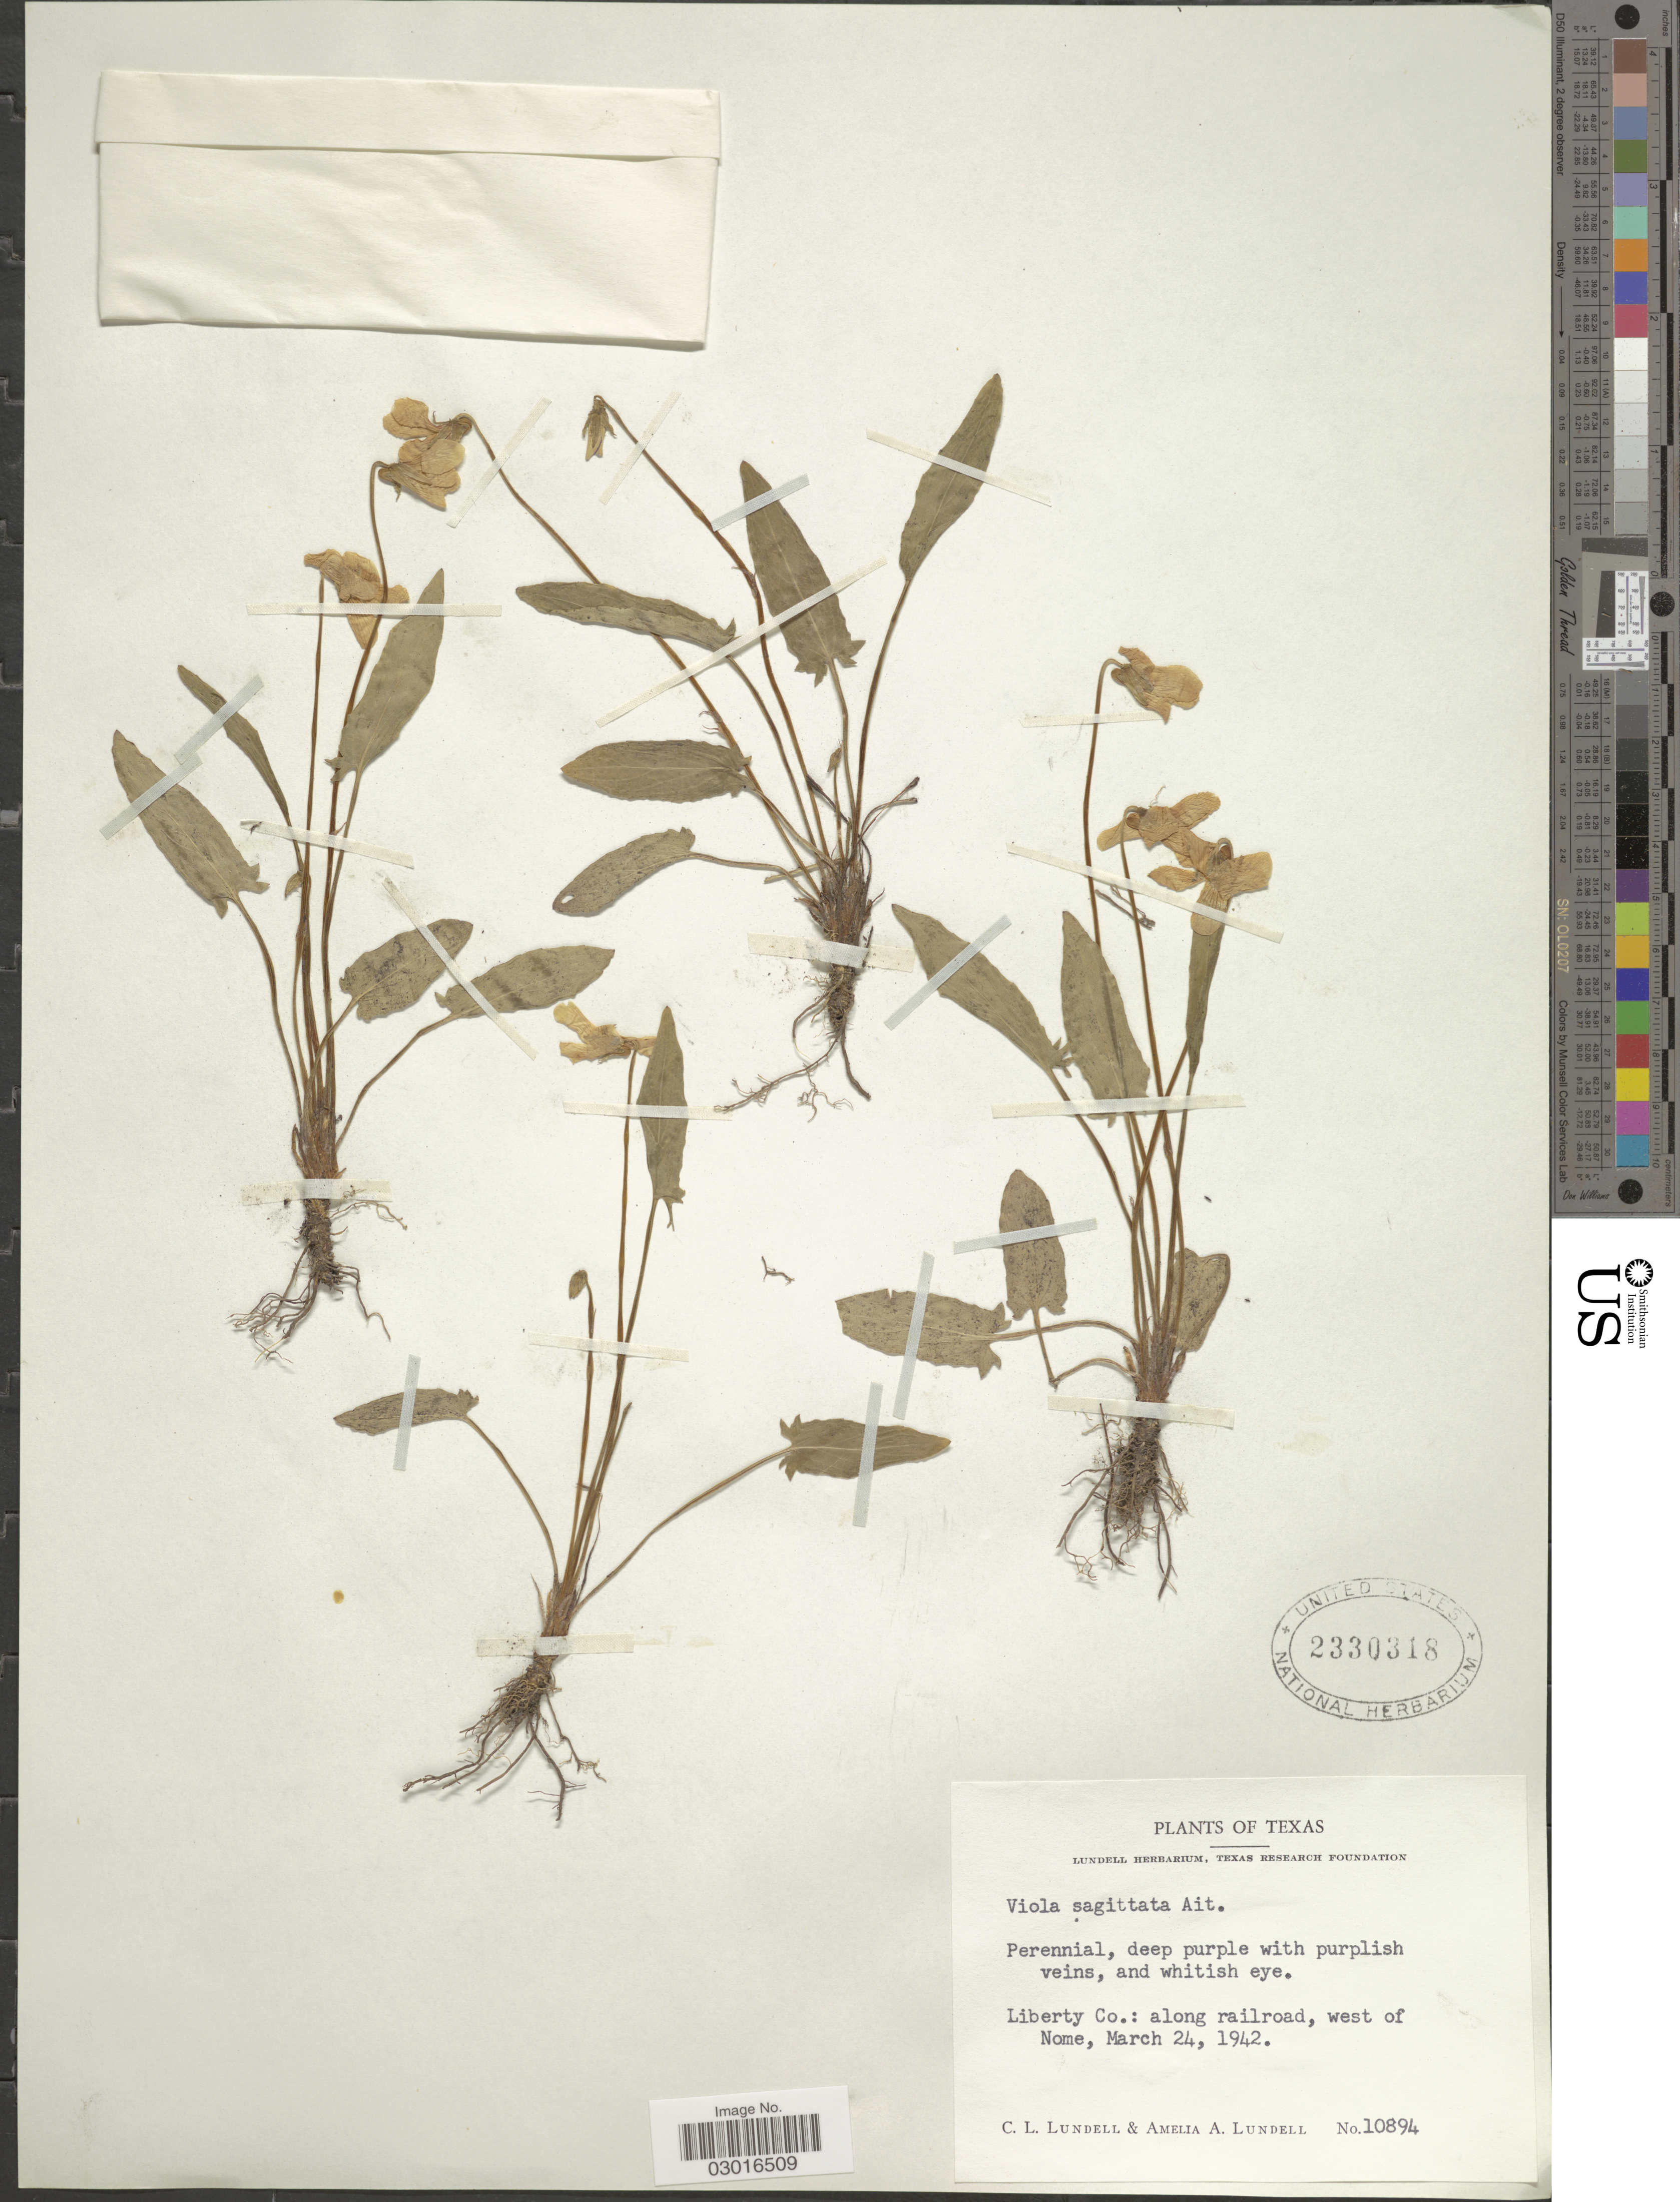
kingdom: Plantae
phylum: Tracheophyta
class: Magnoliopsida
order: Malpighiales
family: Violaceae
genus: Viola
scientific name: Viola sagittata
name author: Aiton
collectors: C. L. Lundell & A. A. Lundell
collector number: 10894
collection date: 1942-03-24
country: United States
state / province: Texas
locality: Liberty Co.: along railroad, west of Nome.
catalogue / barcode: US 2330318